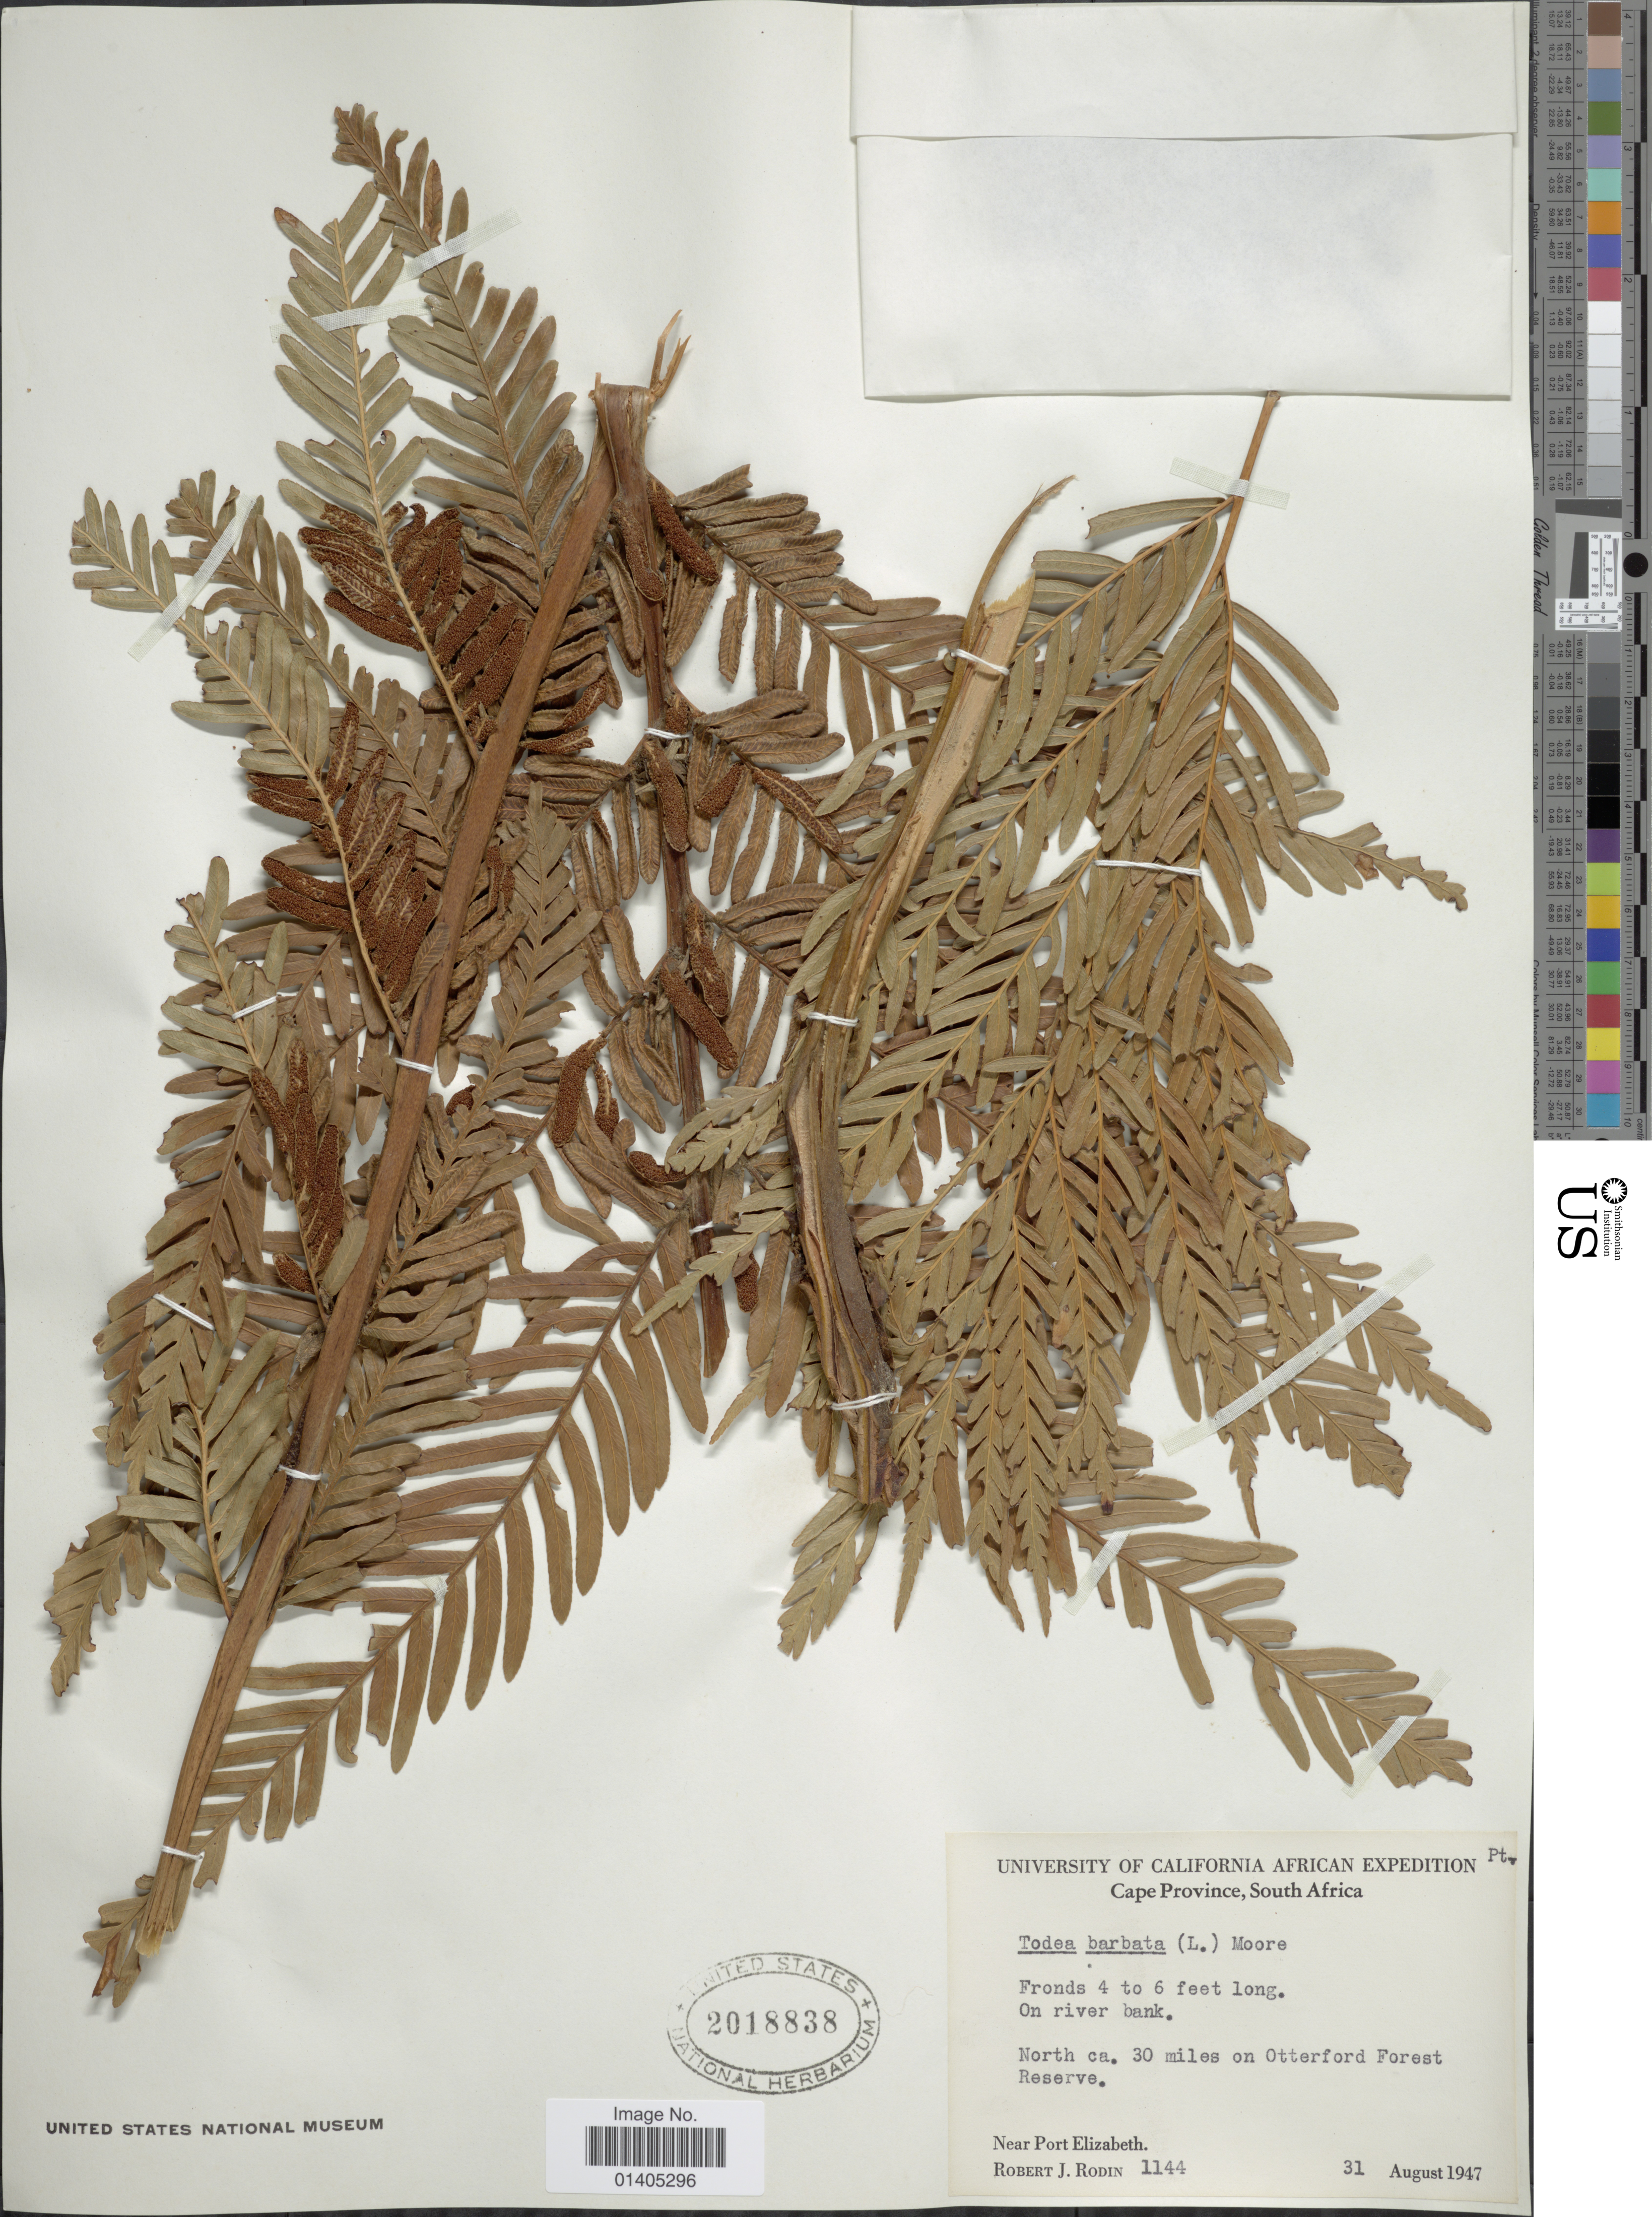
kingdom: Plantae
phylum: Tracheophyta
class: Polypodiopsida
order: Osmundales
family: Osmundaceae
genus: Todea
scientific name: Todea barbara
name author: T. Moore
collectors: R. J. Rodin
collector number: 1144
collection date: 1947-08-31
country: South Africa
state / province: Eastern Cape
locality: On river bank, North ca. 30 miles on Otterford Forest Reserve, Near Port Elizabeth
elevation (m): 1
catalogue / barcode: US 2018838